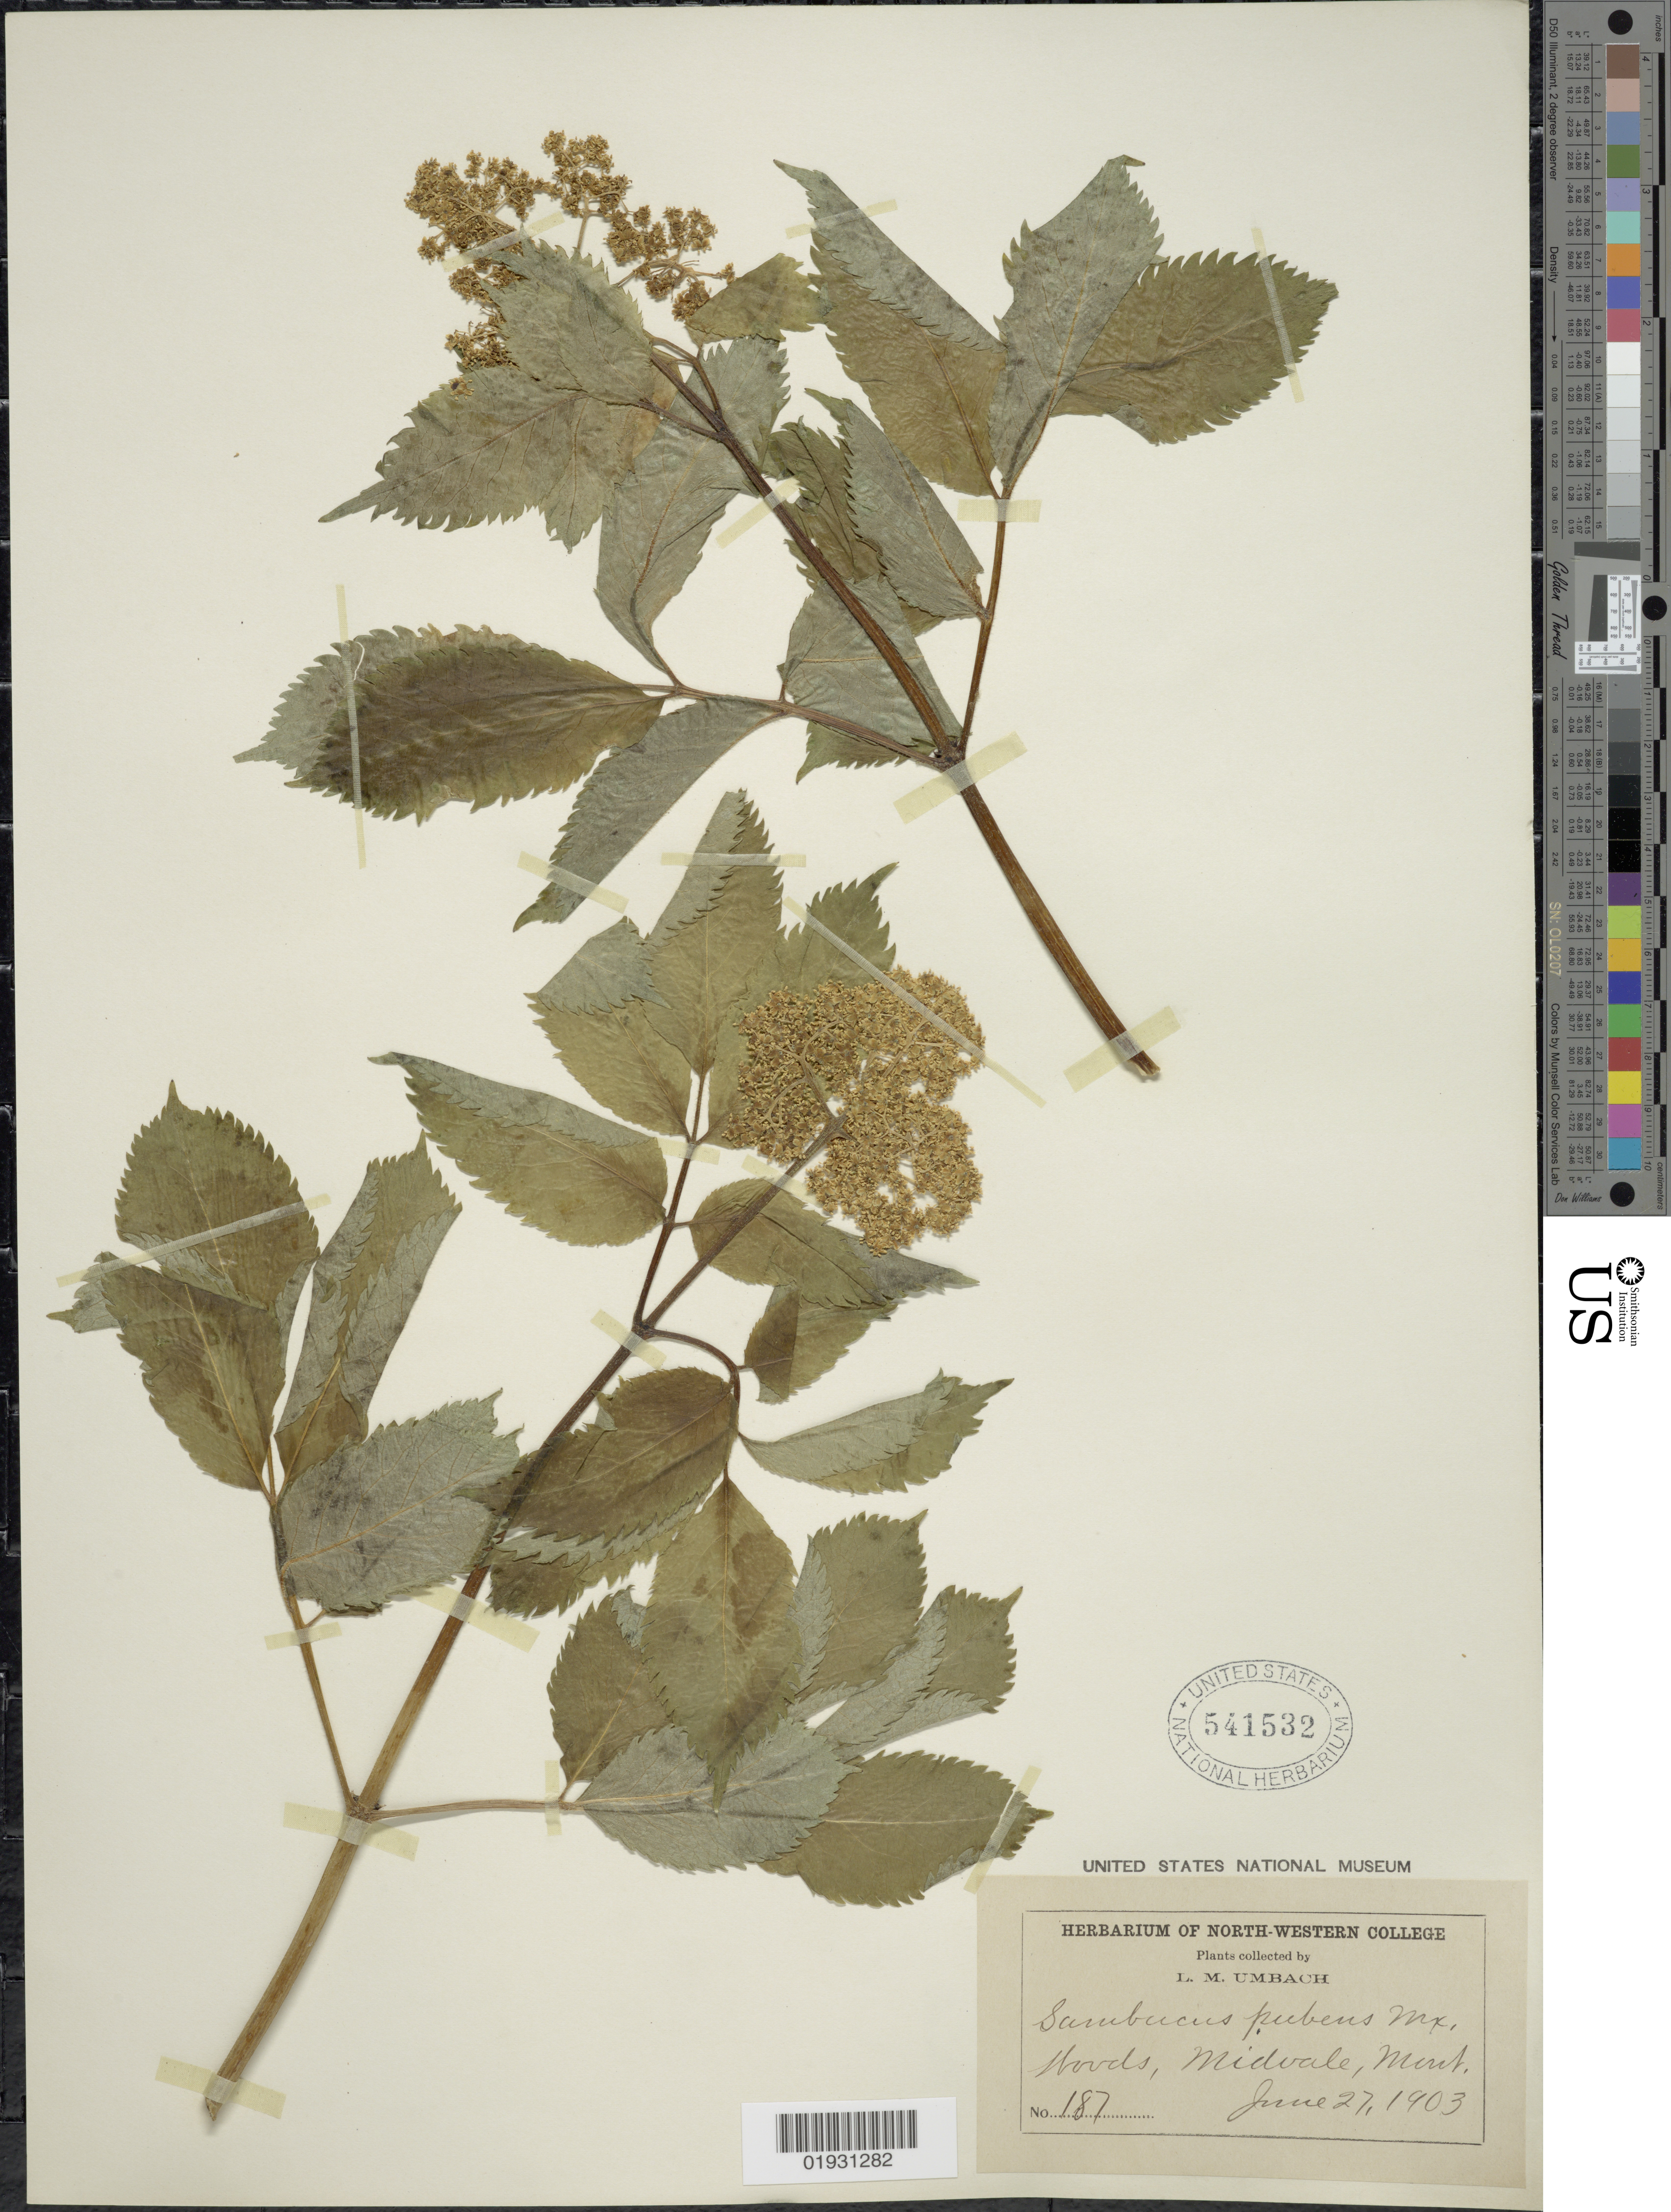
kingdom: Plantae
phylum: Tracheophyta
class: Magnoliopsida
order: Dipsacales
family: Viburnaceae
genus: Sambucus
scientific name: Sambucus racemosa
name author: L.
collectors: L. M. Umbach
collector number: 187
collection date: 1903-06-27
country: United States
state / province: Montana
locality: Woods, Midvale, Mont.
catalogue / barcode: US 541532